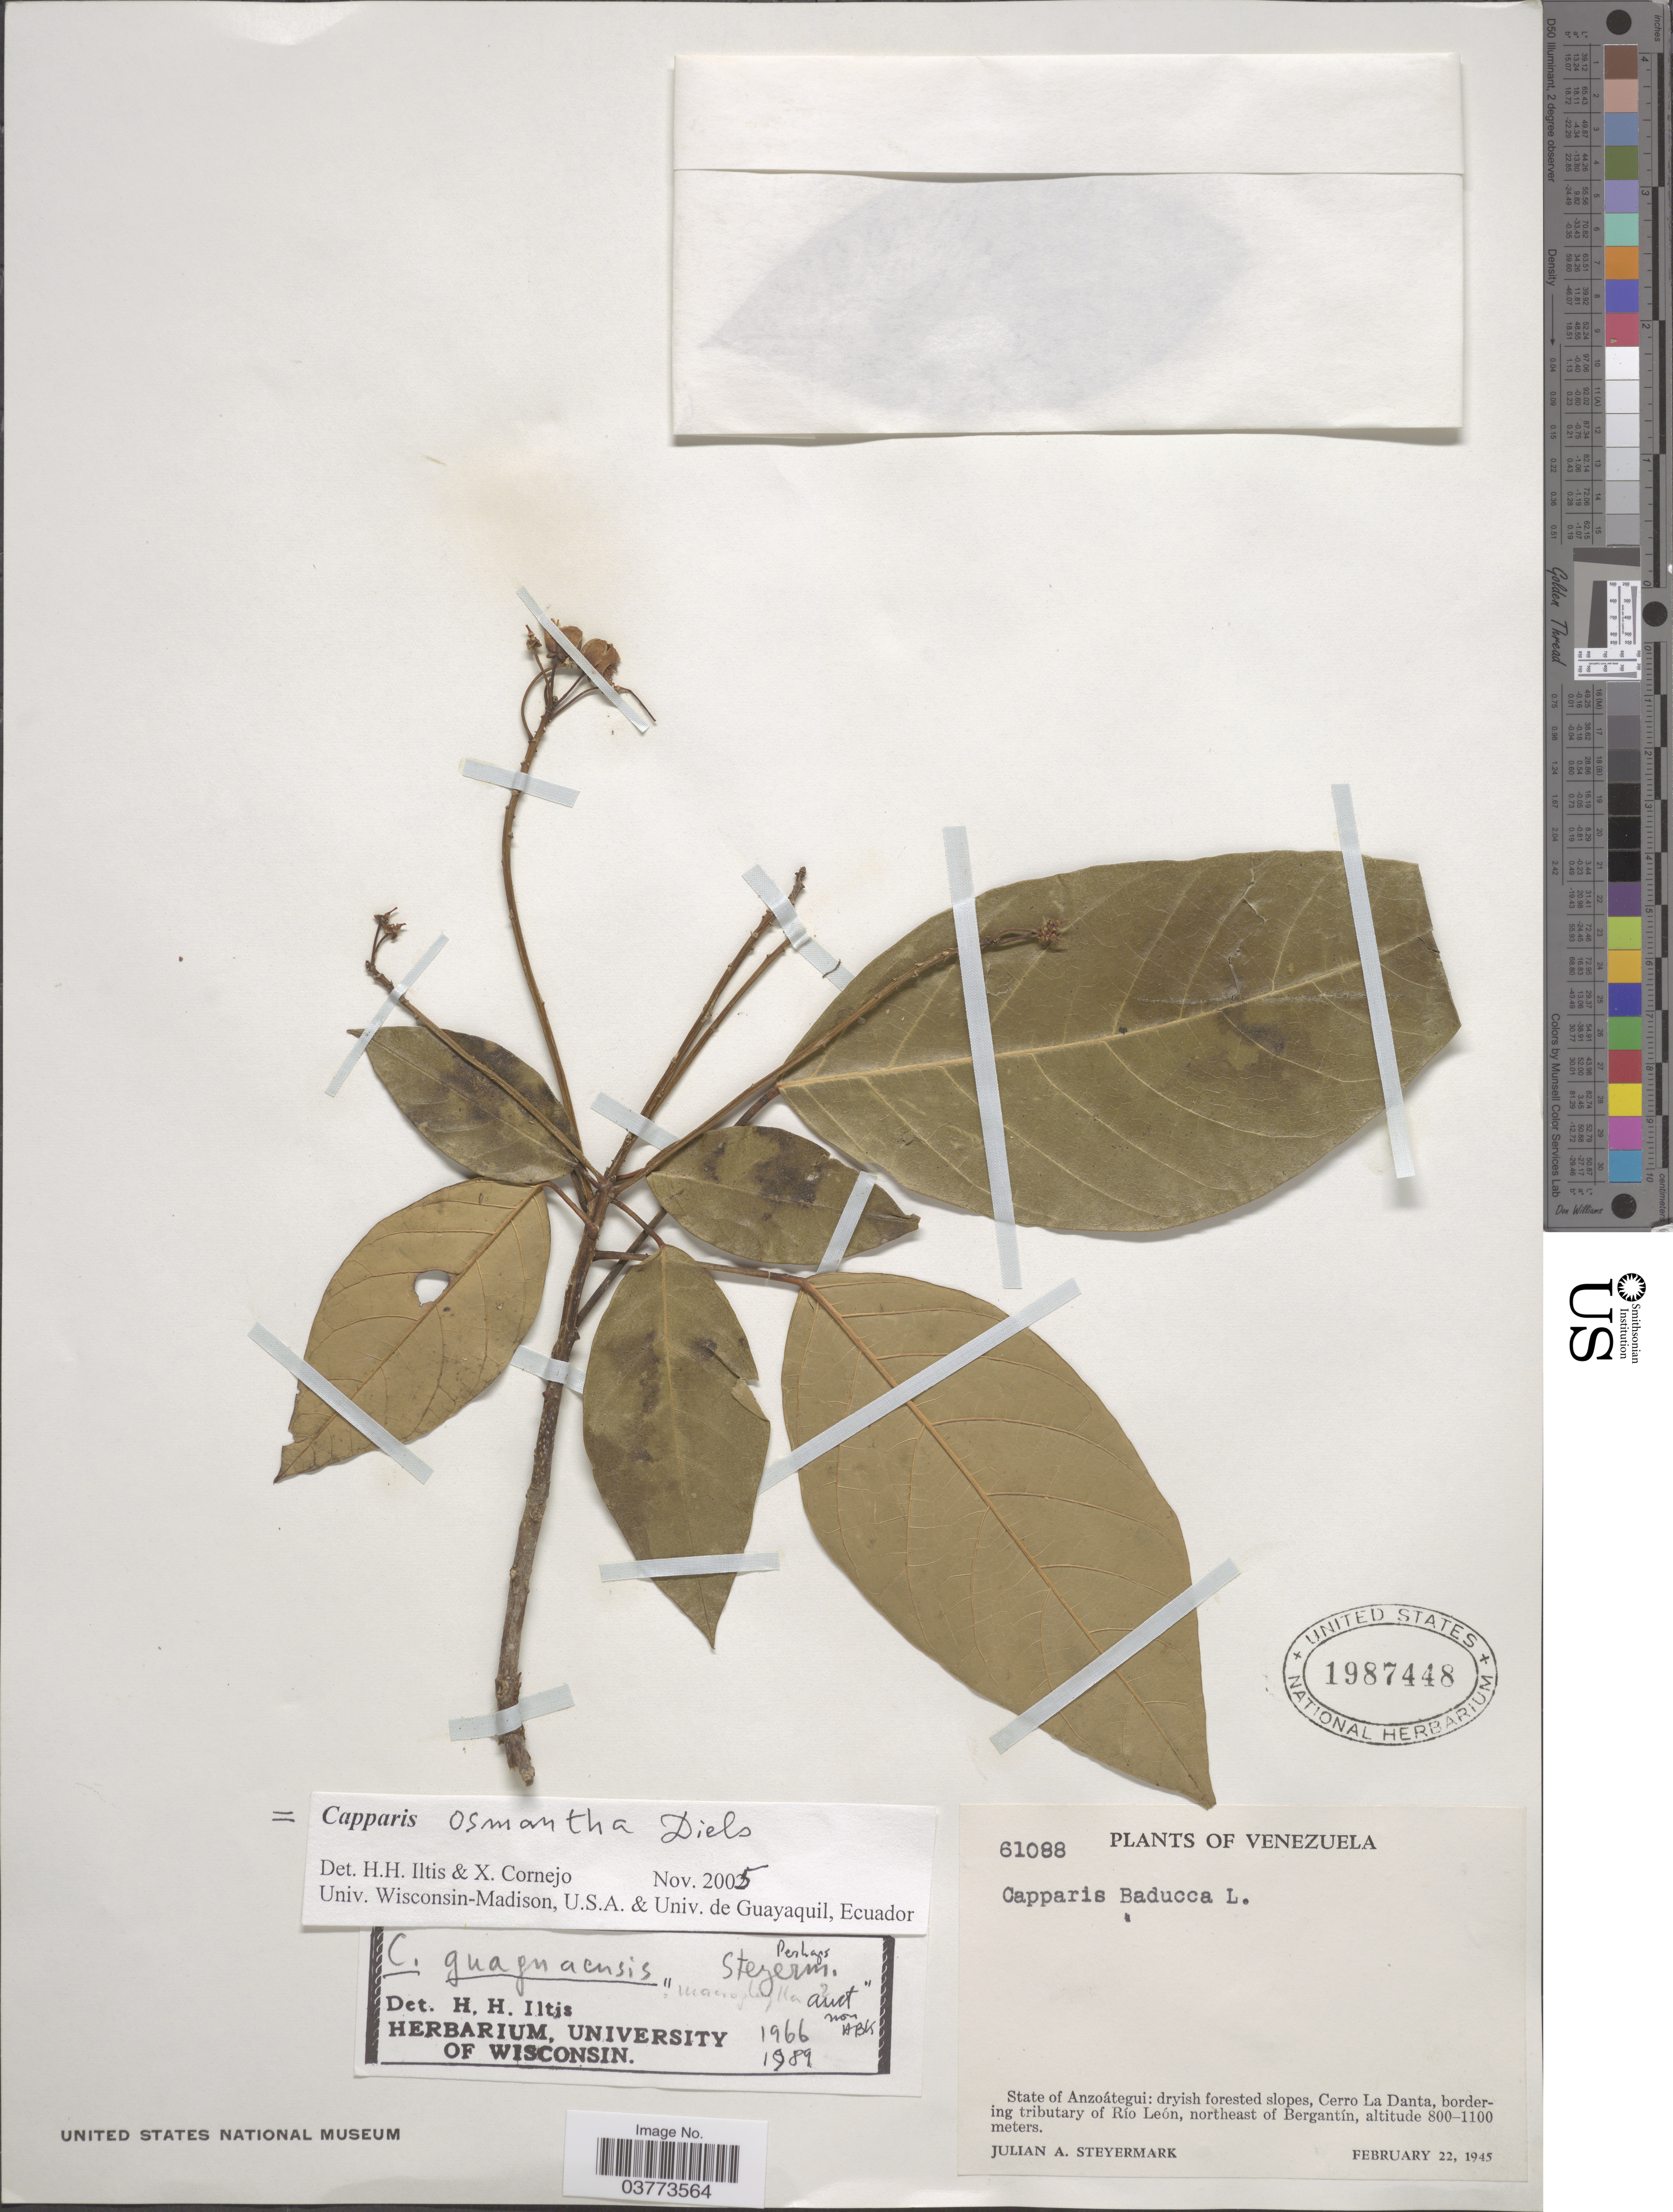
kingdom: Plantae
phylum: Tracheophyta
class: Magnoliopsida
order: Brassicales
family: Capparaceae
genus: Capparidastrum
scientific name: Capparidastrum osmanthum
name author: (Diels) Cornejo & Iltis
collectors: J. Steyermark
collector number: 61088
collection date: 1945-02-22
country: Venezuela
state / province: Anzoategui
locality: Dryish forested slopes, Cerro La Danta, bordering tributary of Río León, northeast of Bergantín.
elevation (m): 800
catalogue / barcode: US 1987448